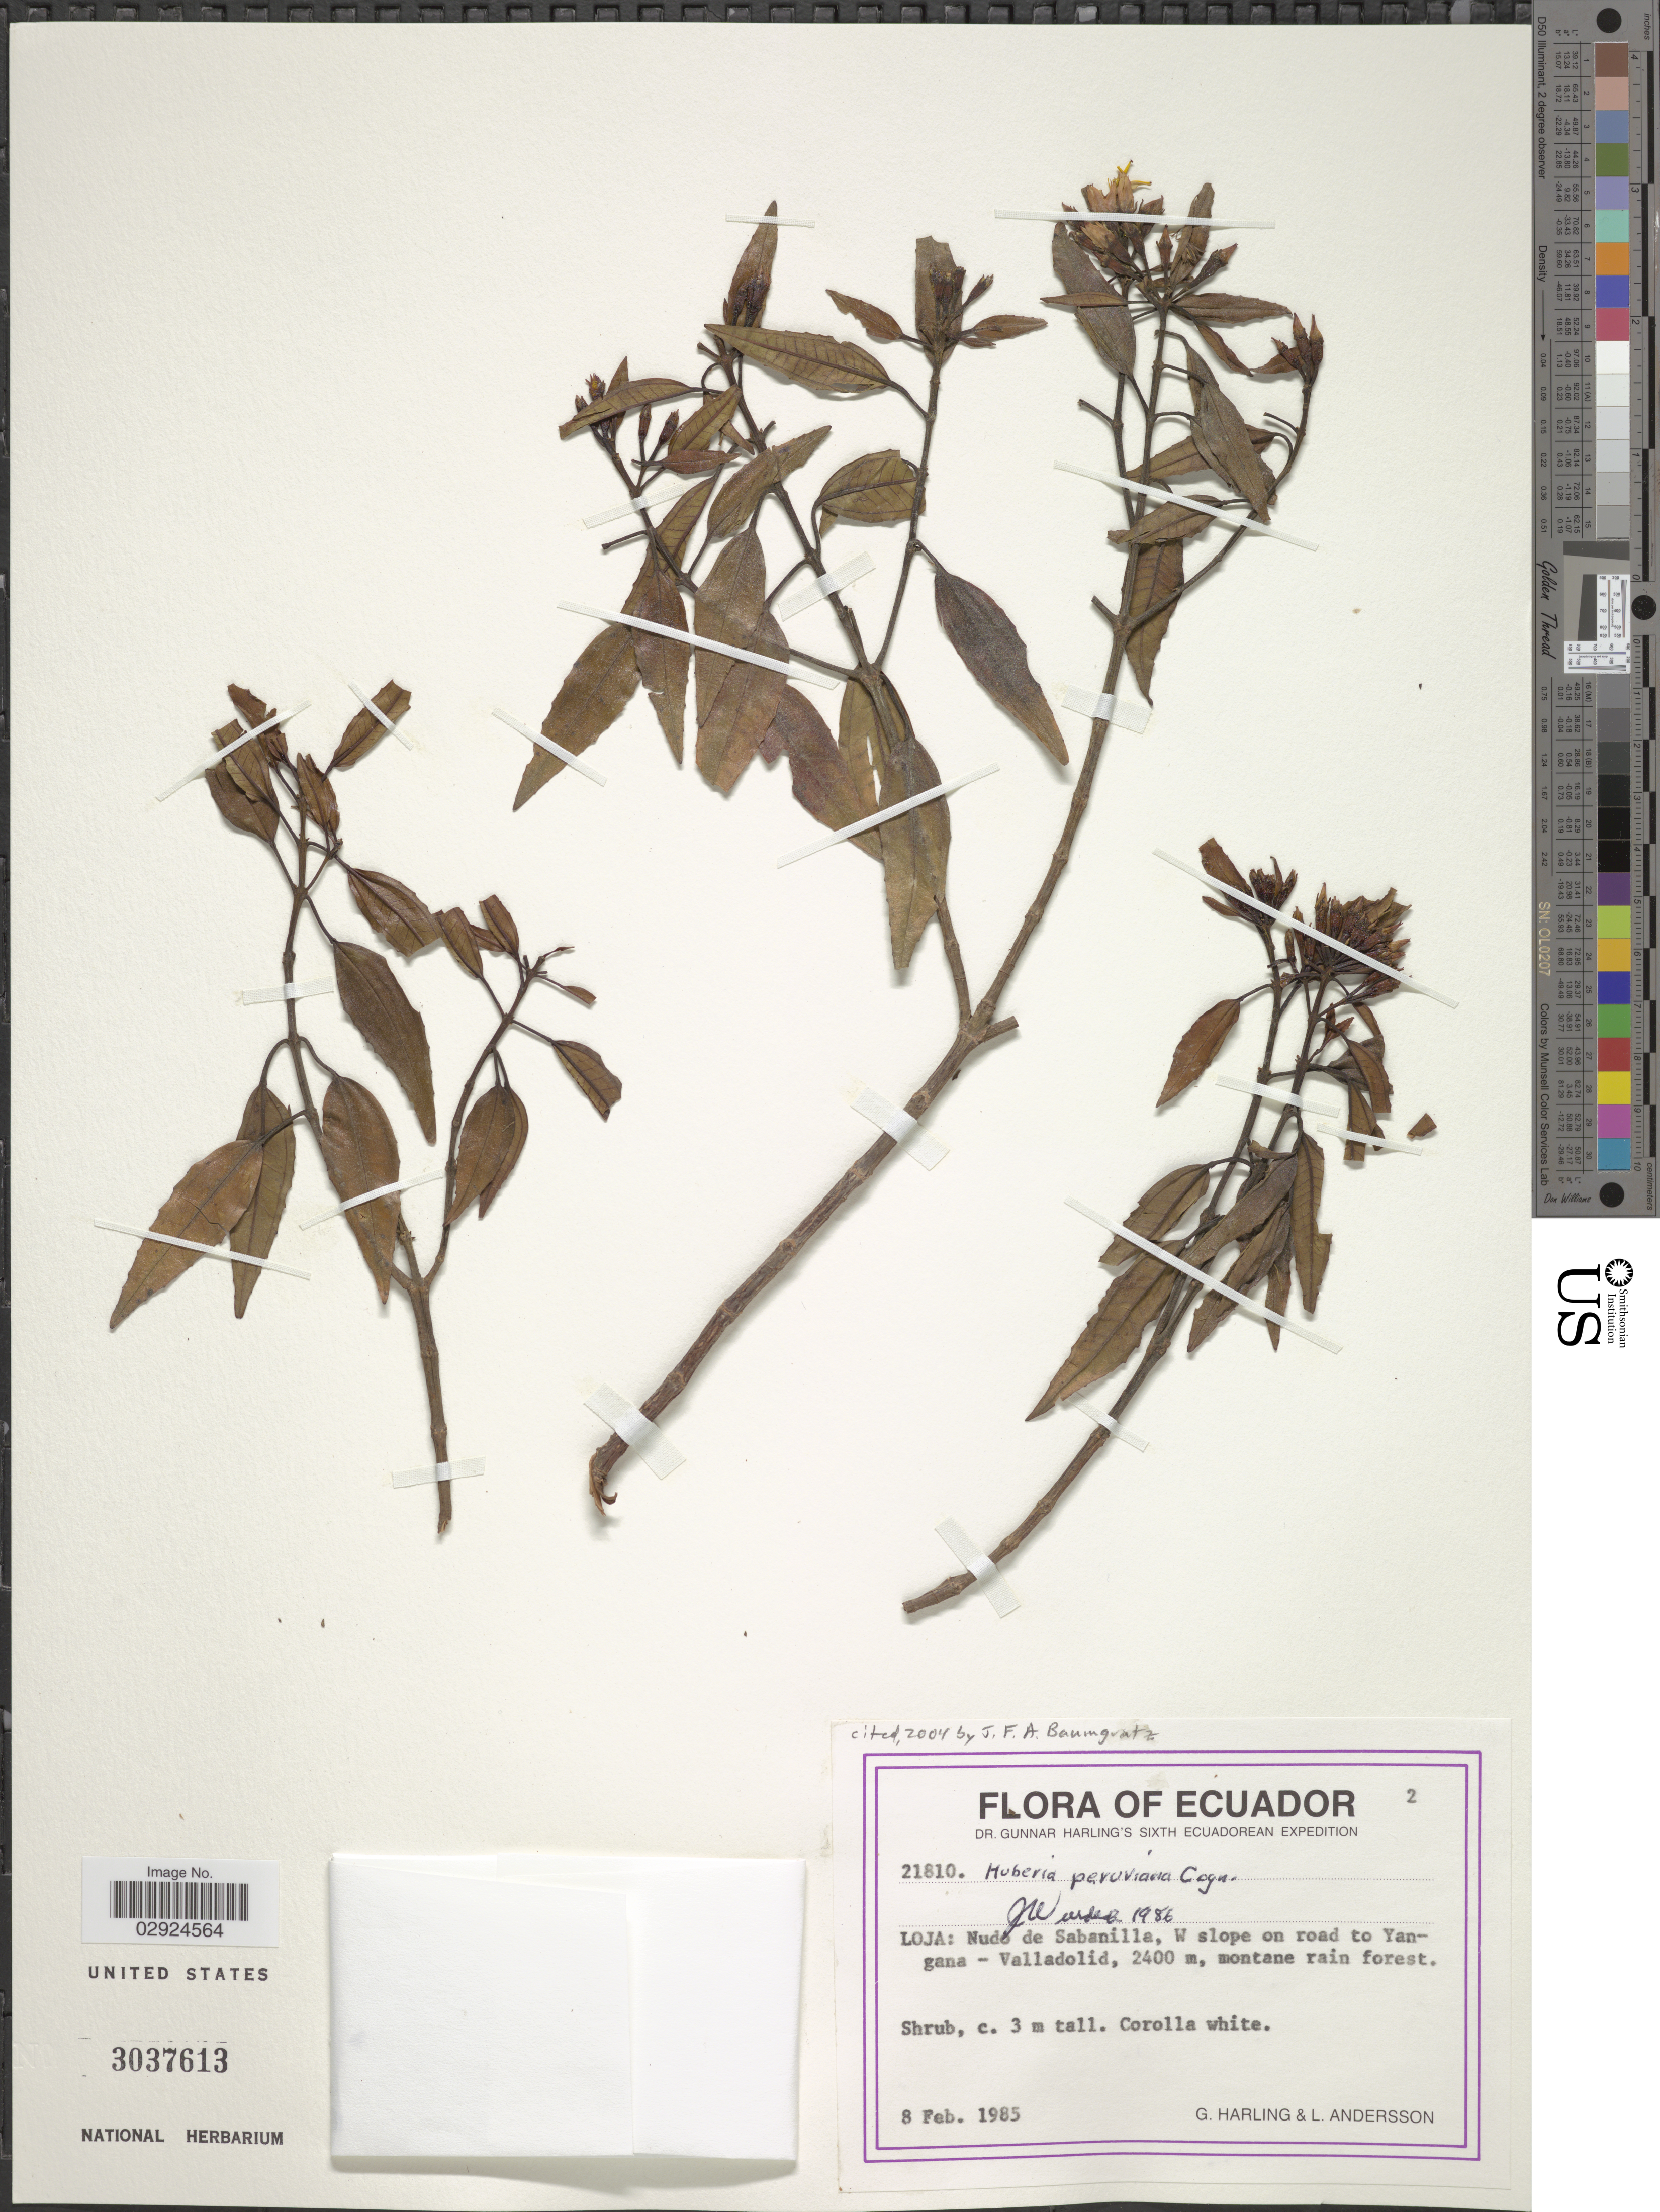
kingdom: Plantae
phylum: Tracheophyta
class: Magnoliopsida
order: Myrtales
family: Melastomataceae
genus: Huberia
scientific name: Huberia peruviana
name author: Cogn.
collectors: G. Harling & L. Andersson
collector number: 21810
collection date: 1985-02-08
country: Ecuador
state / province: Loja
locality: Loja: Nudo de Sabanilla, W slope on road to Yangana - Valladolid.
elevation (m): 2400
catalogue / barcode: US 3037613